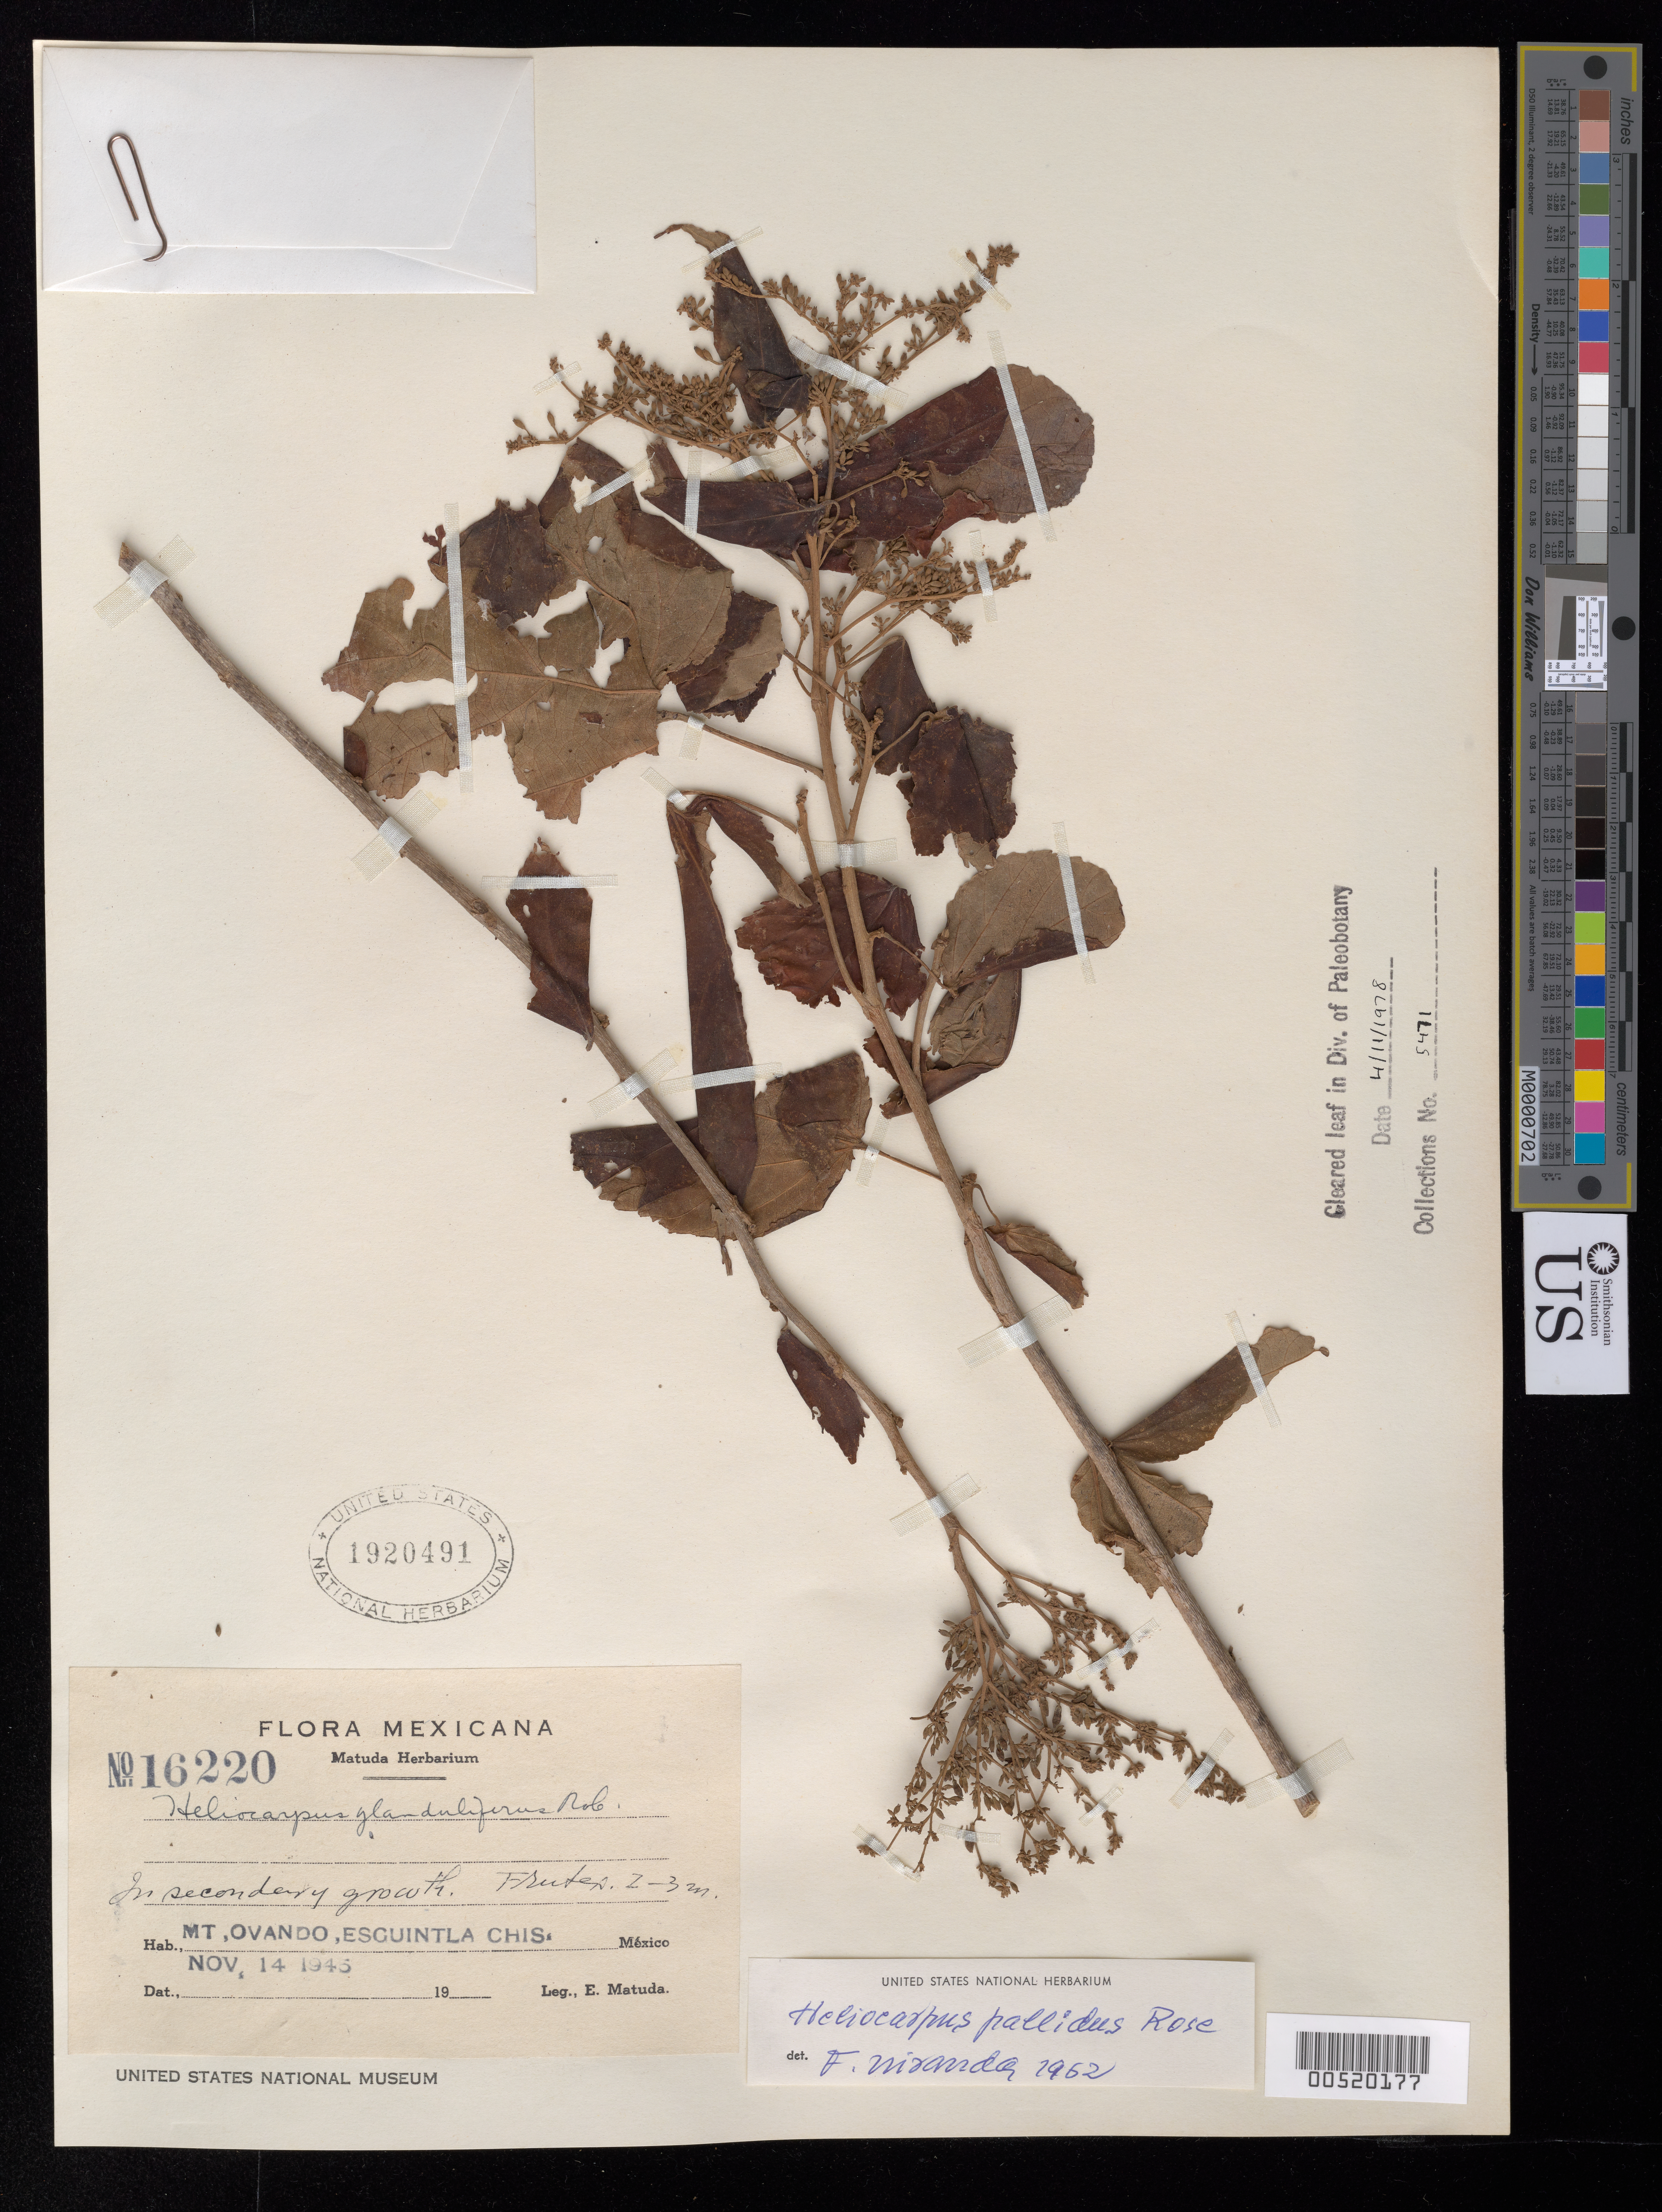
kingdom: Plantae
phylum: Tracheophyta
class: Magnoliopsida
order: Malvales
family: Malvaceae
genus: Heliocarpus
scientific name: Heliocarpus pallidus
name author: Rose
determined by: Miranda, F.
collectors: E. Matuda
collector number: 16220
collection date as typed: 14 Nov 1945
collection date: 1945-11-14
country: Mexico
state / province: Chiapas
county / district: Escuintla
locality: Mt. Ovando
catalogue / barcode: US 1920491